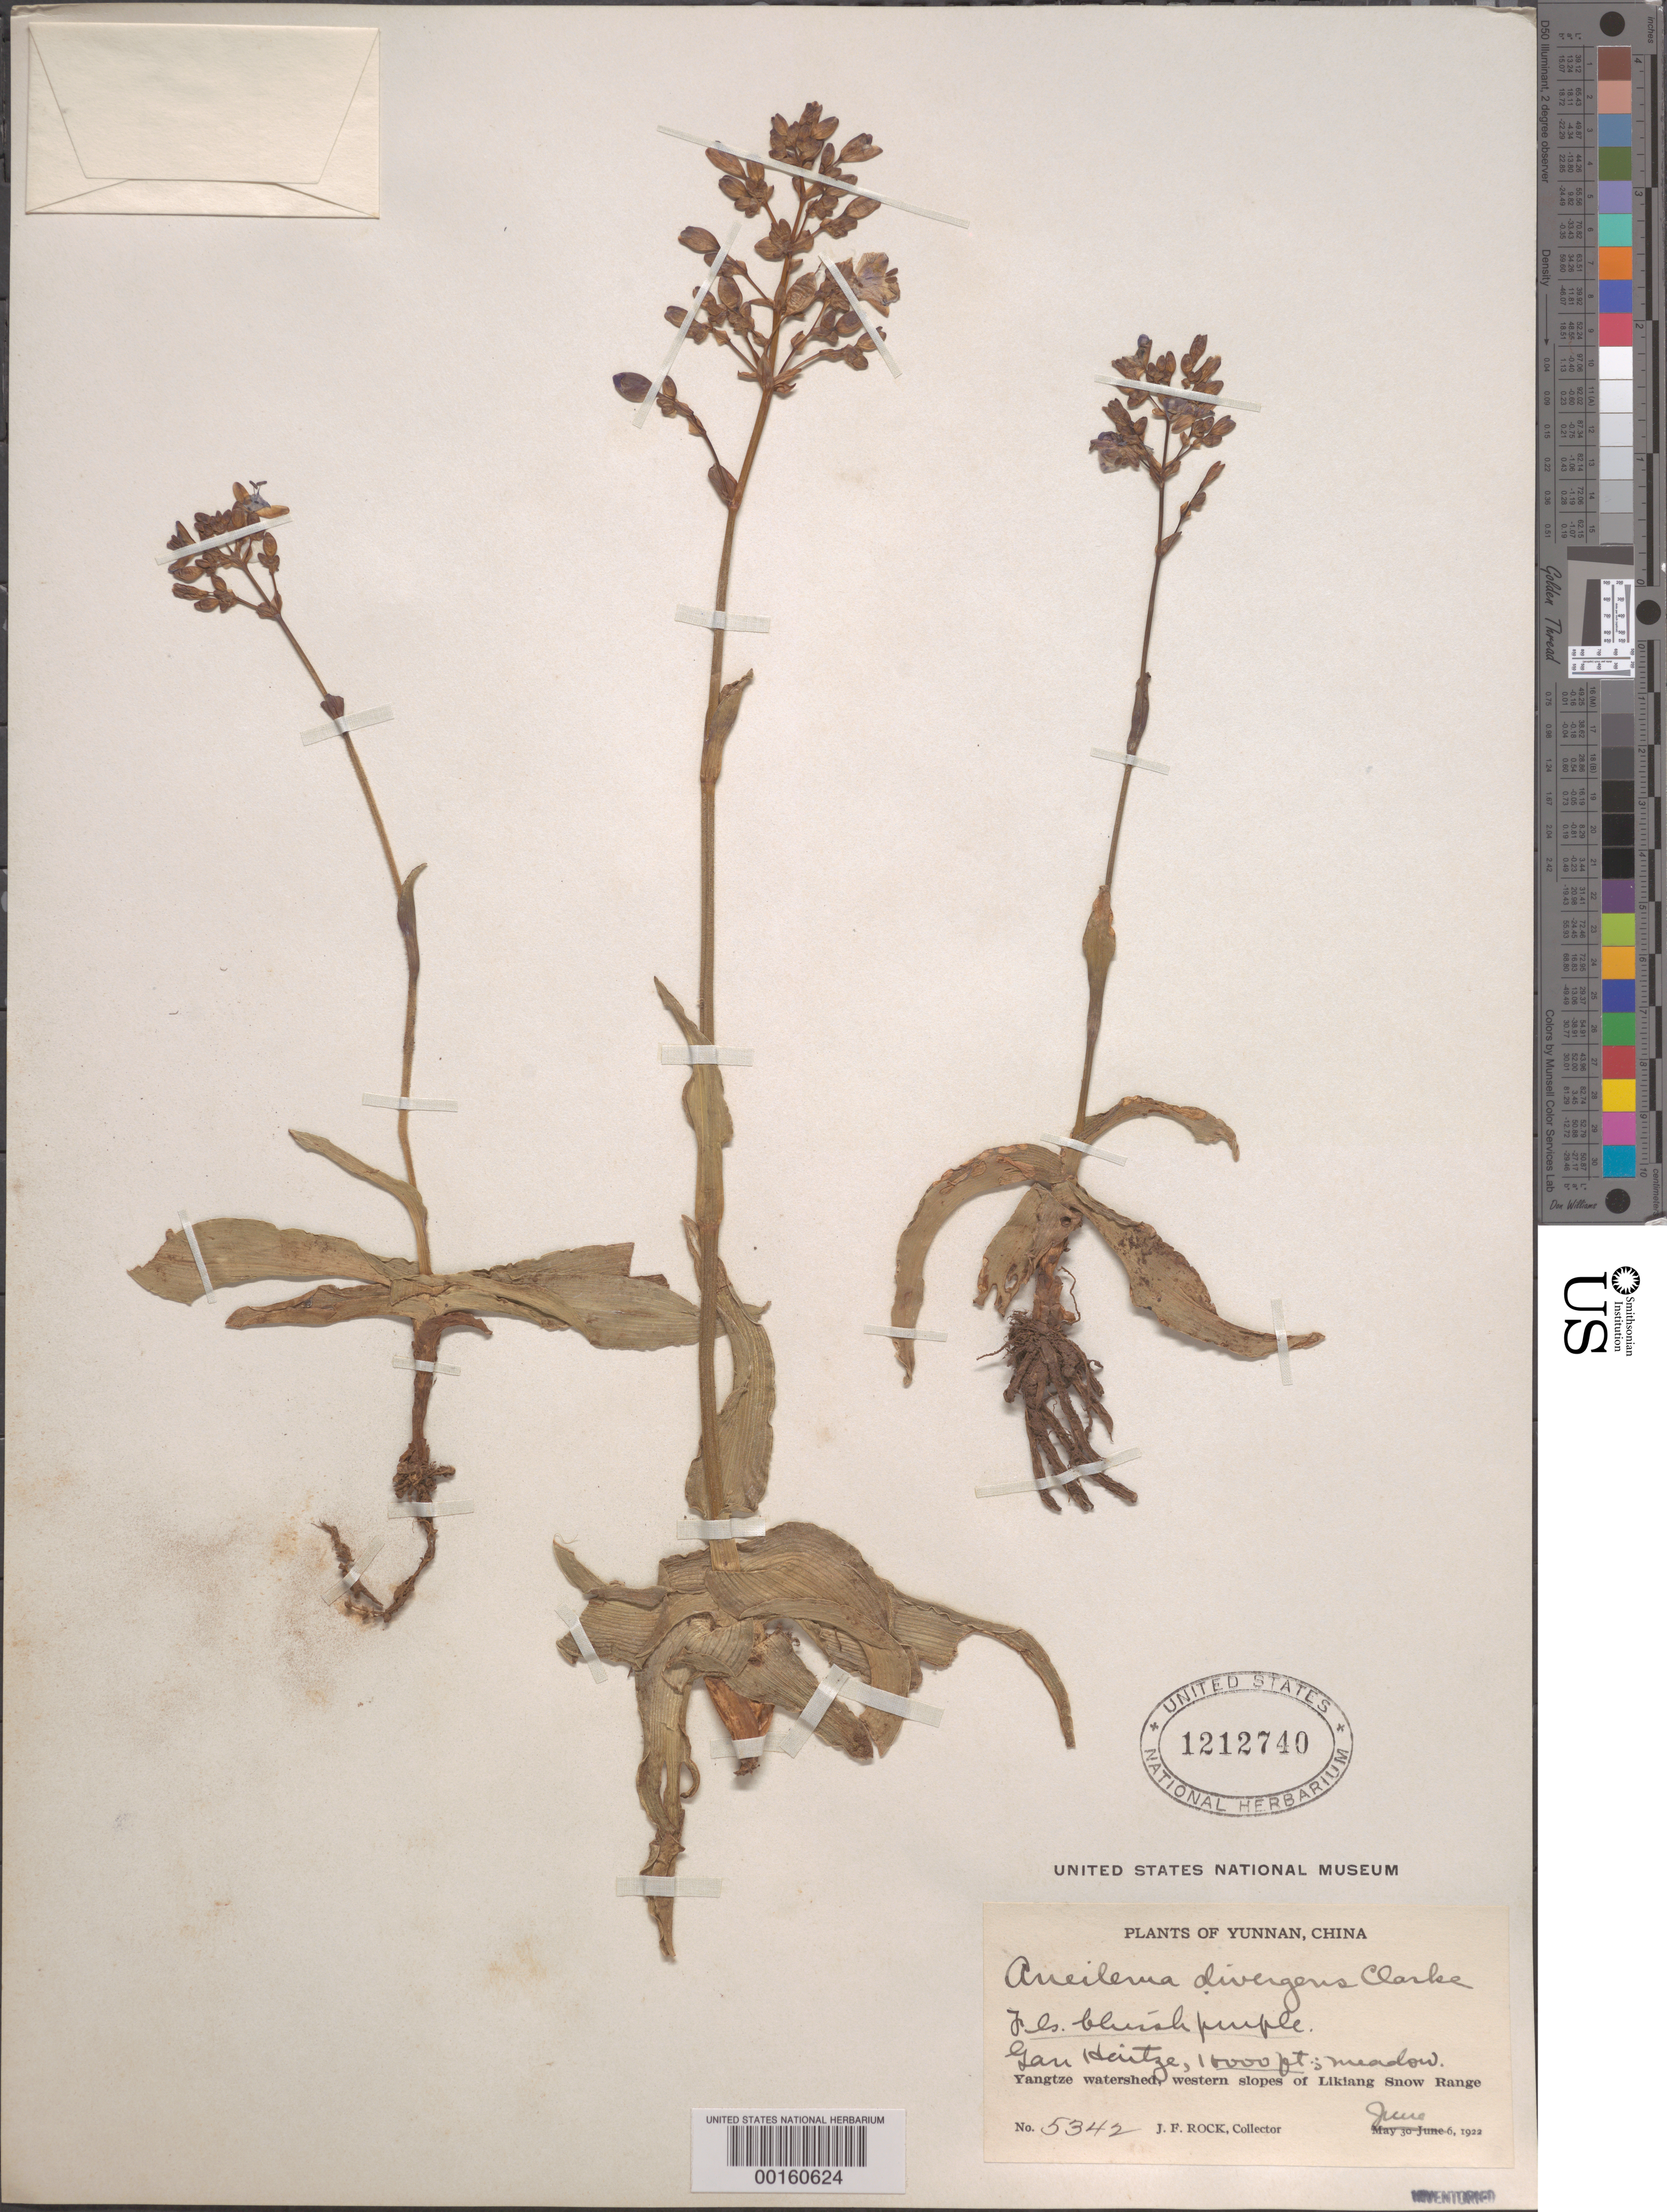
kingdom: Plantae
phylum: Tracheophyta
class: Liliopsida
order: Commelinales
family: Commelinaceae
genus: Murdannia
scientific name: Murdannia divergens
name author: (C.B. Clarke) G. Brückn.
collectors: J. F. Rock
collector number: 5342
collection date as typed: Jun 1922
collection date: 1922-06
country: China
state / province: Yunnan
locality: Yangtze watershed, yan heintze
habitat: Meadow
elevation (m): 3050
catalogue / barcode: US 1212740